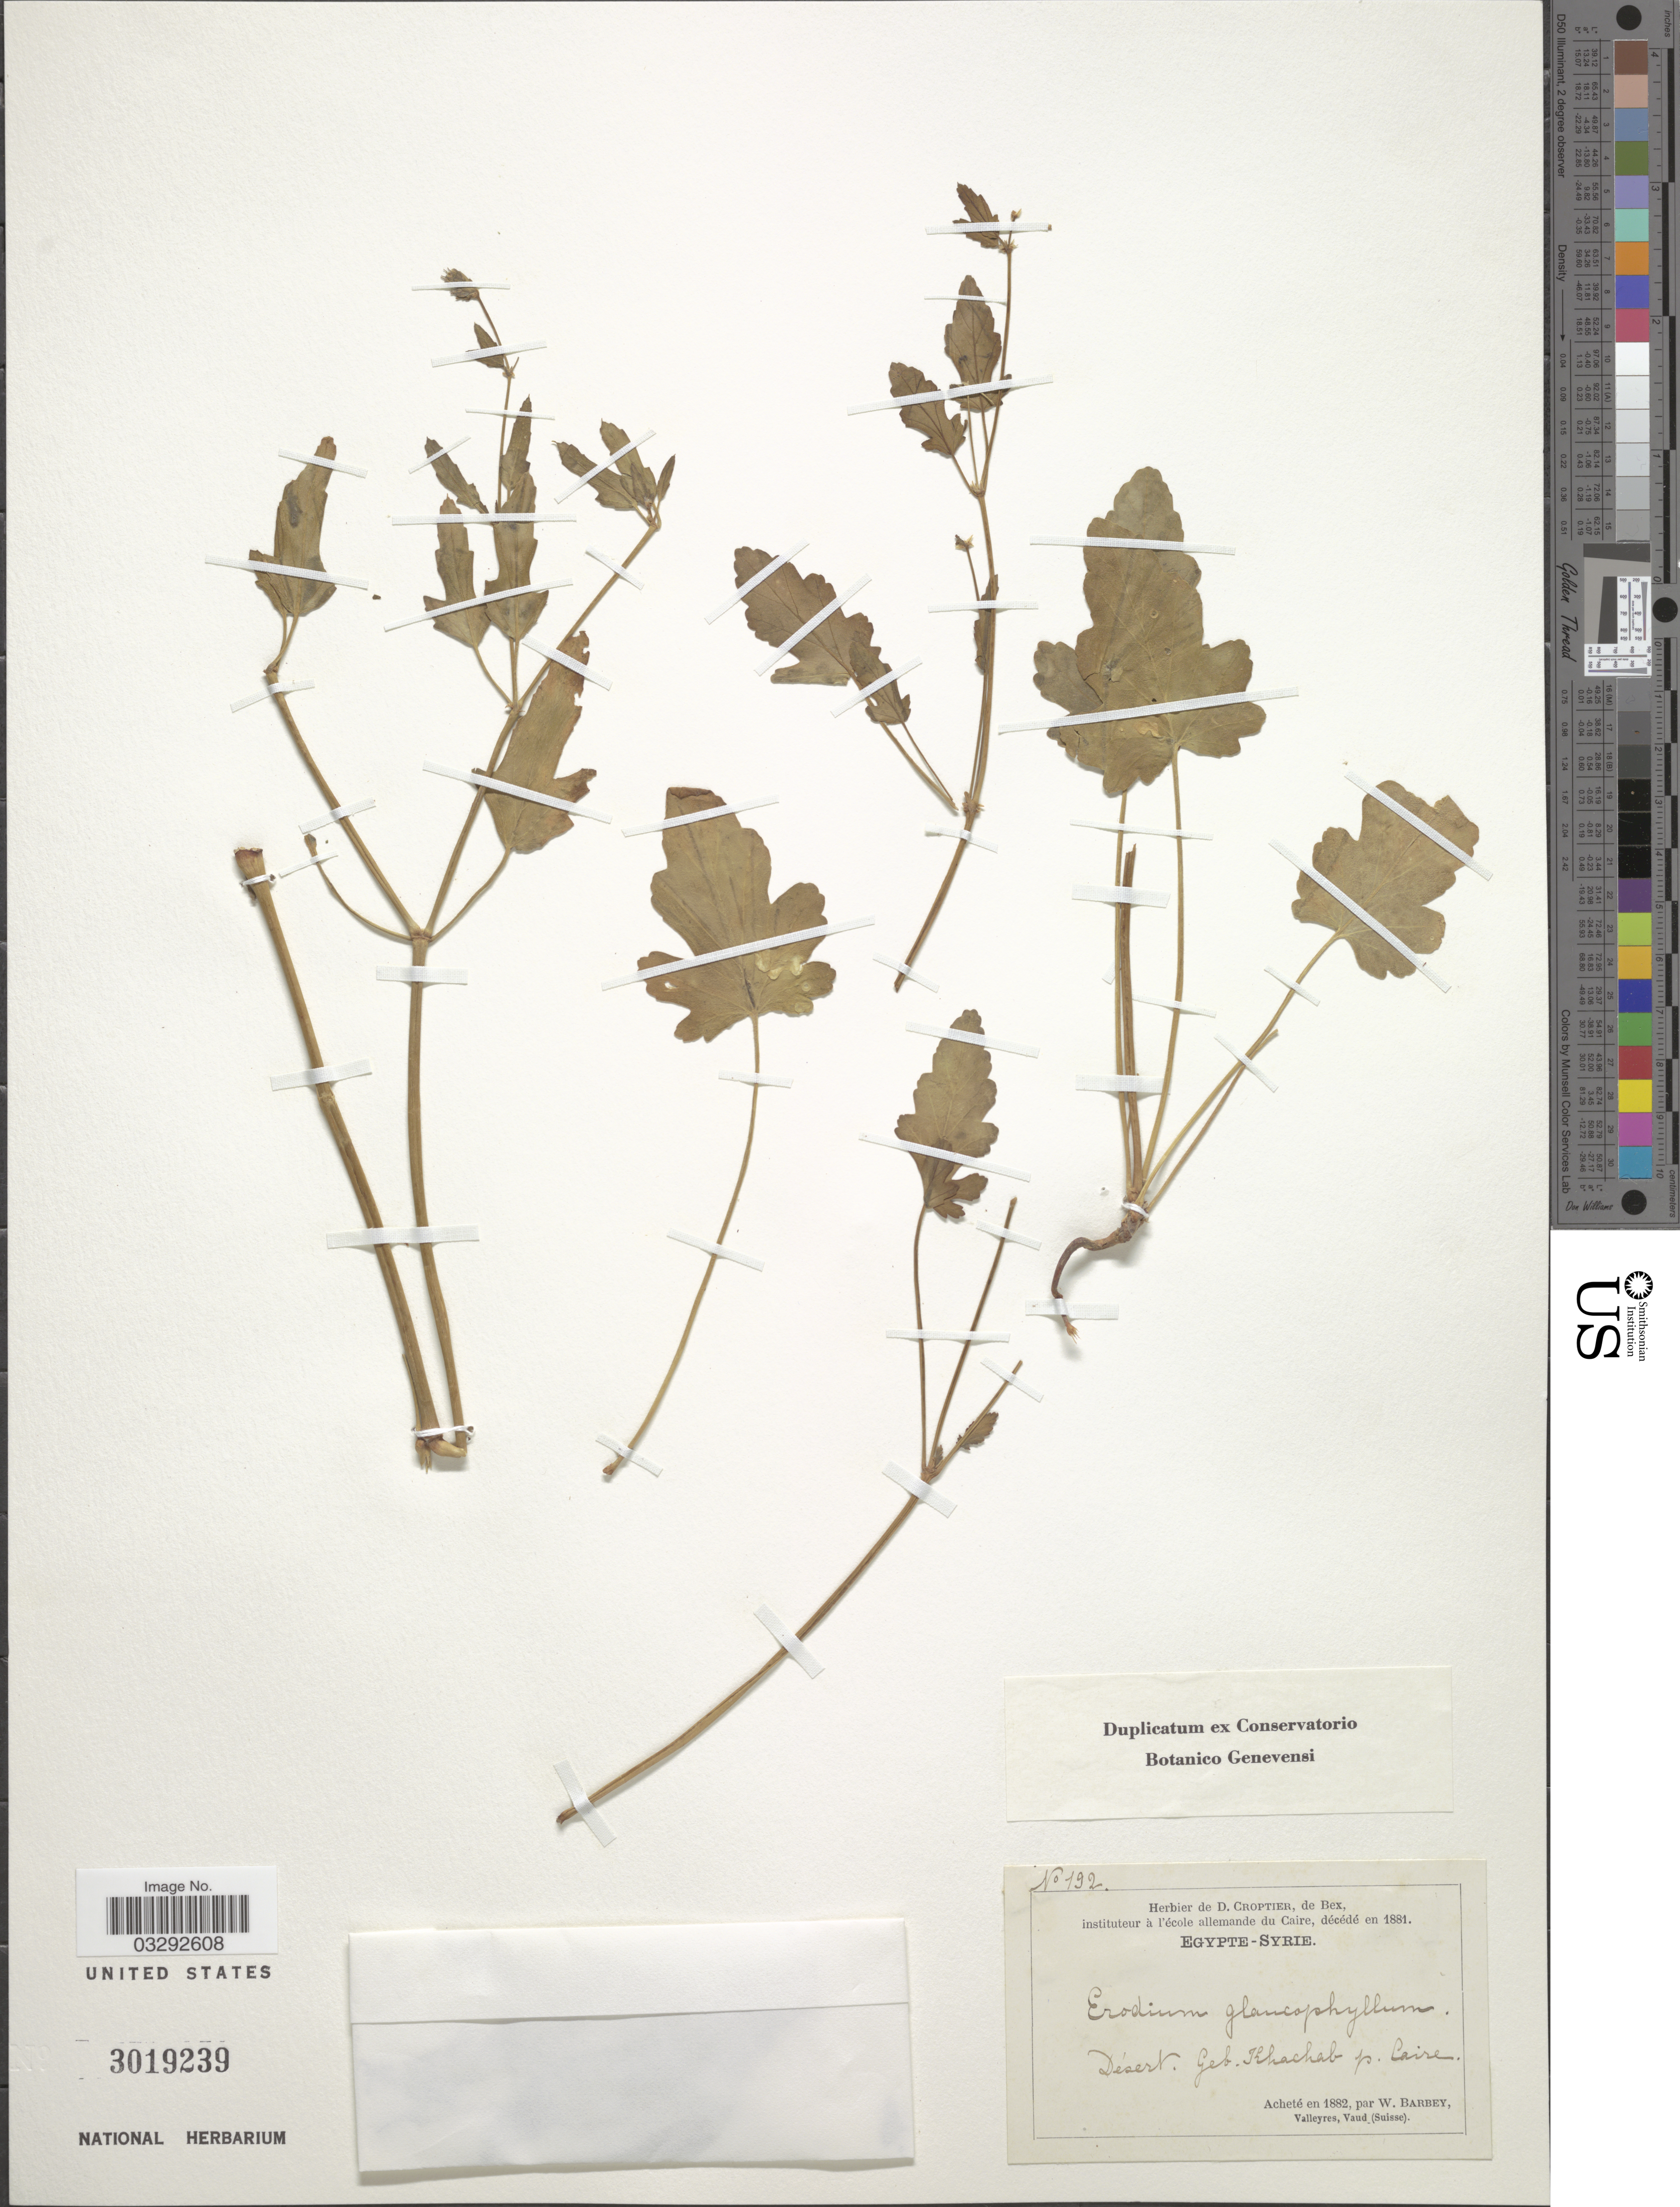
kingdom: Plantae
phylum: Tracheophyta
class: Magnoliopsida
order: Geraniales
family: Geraniaceae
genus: Erodium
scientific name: Erodium glaucophyllum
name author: (L.) L'Hér.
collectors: W. Barbey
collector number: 192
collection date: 1882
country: Egypt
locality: Désert. Geb. Khachab p. Caire.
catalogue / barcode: US 3019239